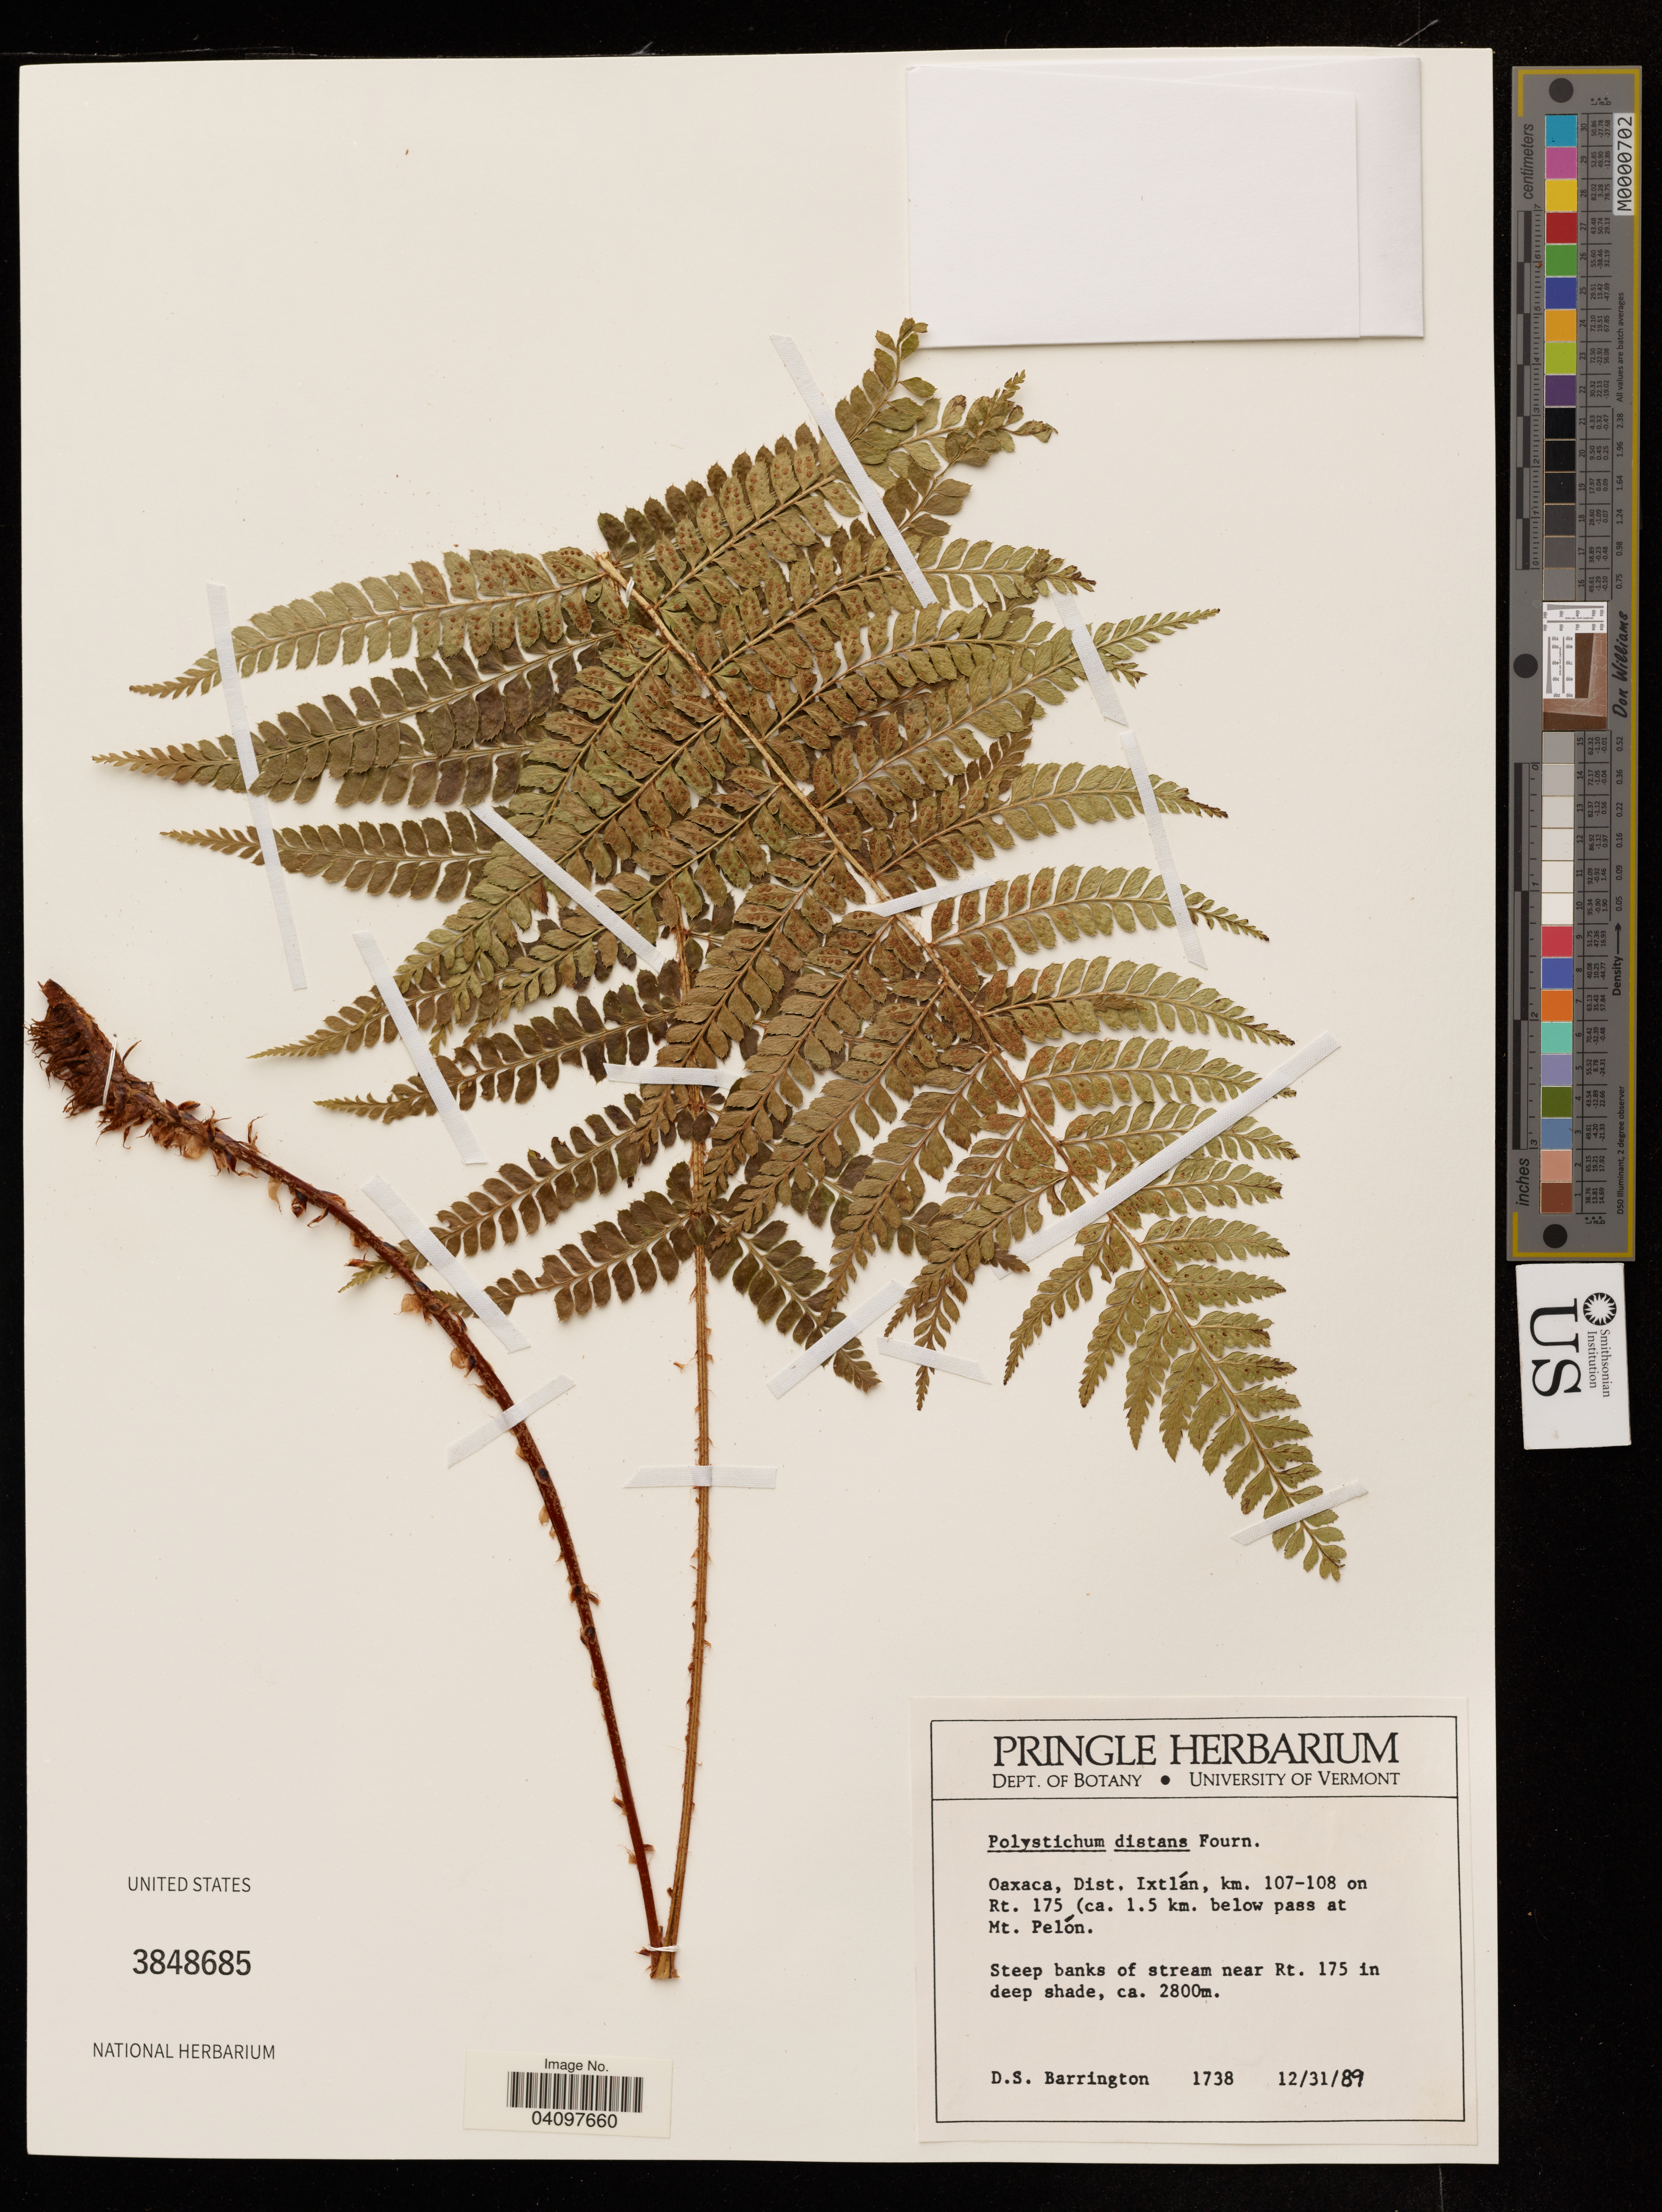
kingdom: Plantae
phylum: Tracheophyta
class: Polypodiopsida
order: Polypodiales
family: Dryopteridaceae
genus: Polystichum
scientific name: Polystichum distans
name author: E. Fourn.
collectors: D. S. Barrington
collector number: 1738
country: Mexico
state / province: Oaxaca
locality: Dist. Ixtlán, km. 107-108 on Rt. 175 (ca. 1.5 km. below pass at Mt. Pelón).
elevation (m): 2800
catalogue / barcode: US 3848685